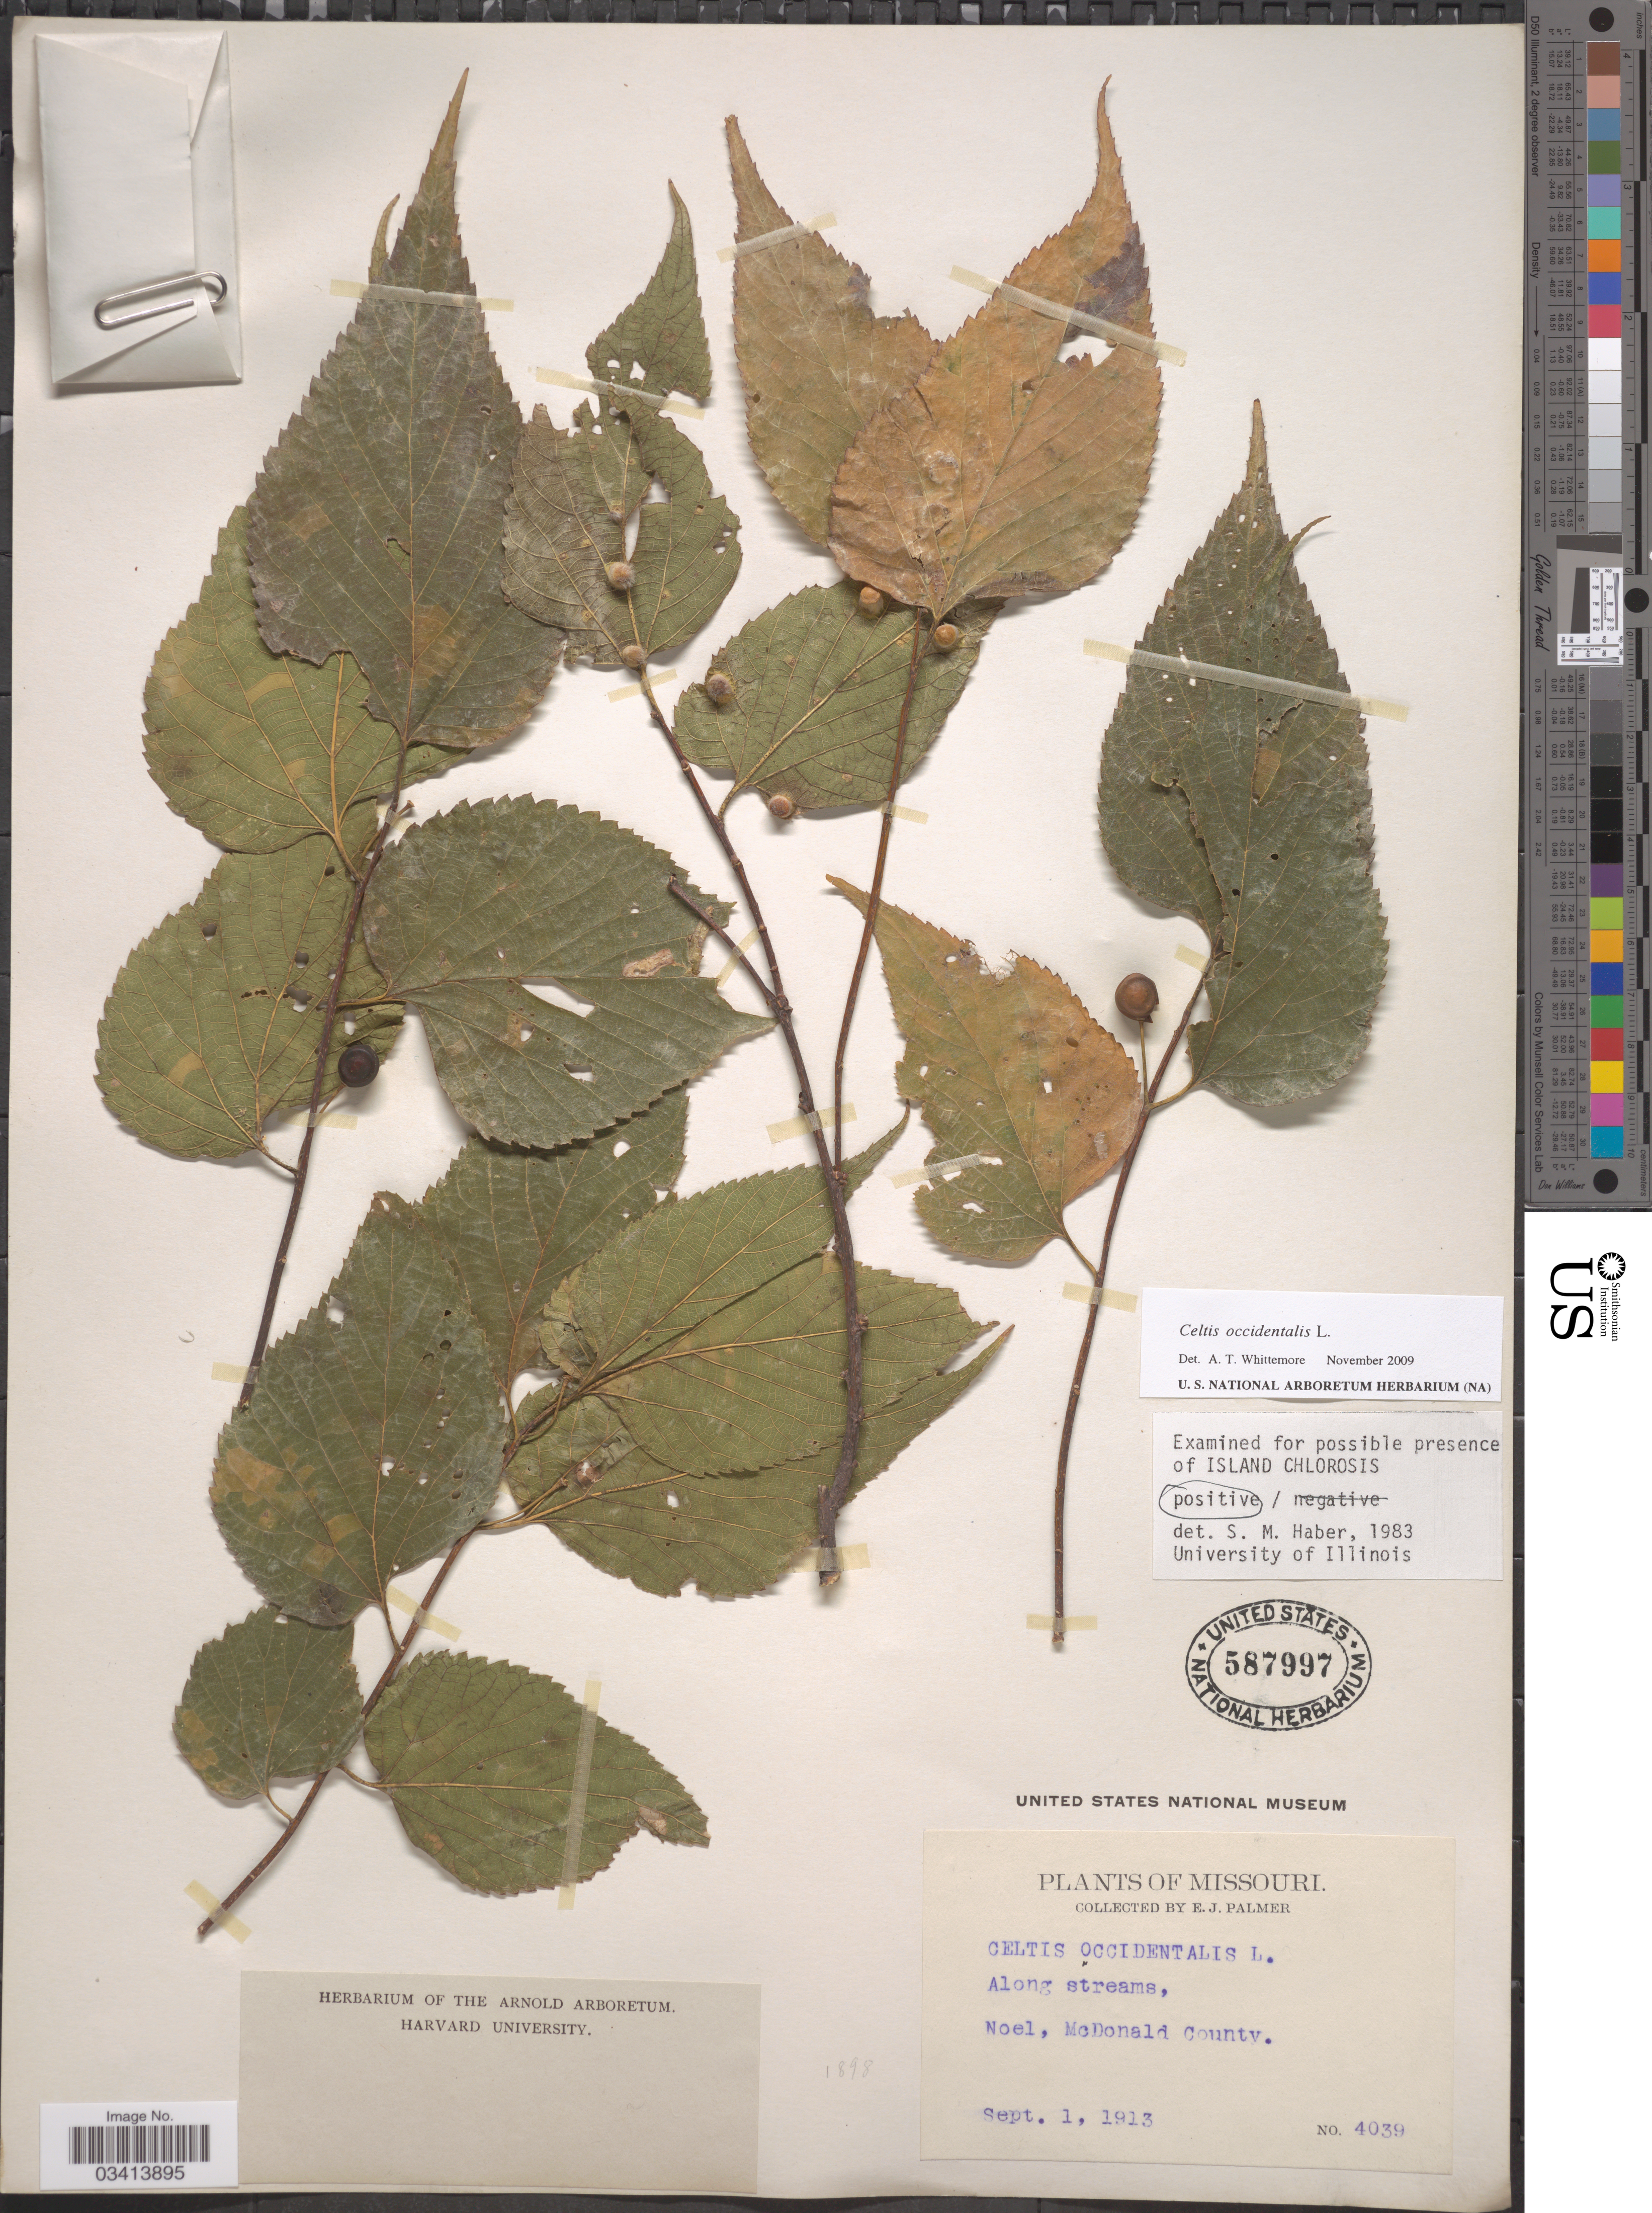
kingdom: Plantae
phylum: Tracheophyta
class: Magnoliopsida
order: Rosales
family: Cannabaceae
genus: Celtis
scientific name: Celtis occidentalis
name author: L.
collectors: E. J. Palmer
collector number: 4039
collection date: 1913-09-01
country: United States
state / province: Missouri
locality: Noel, McDonald County.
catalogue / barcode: US 587997